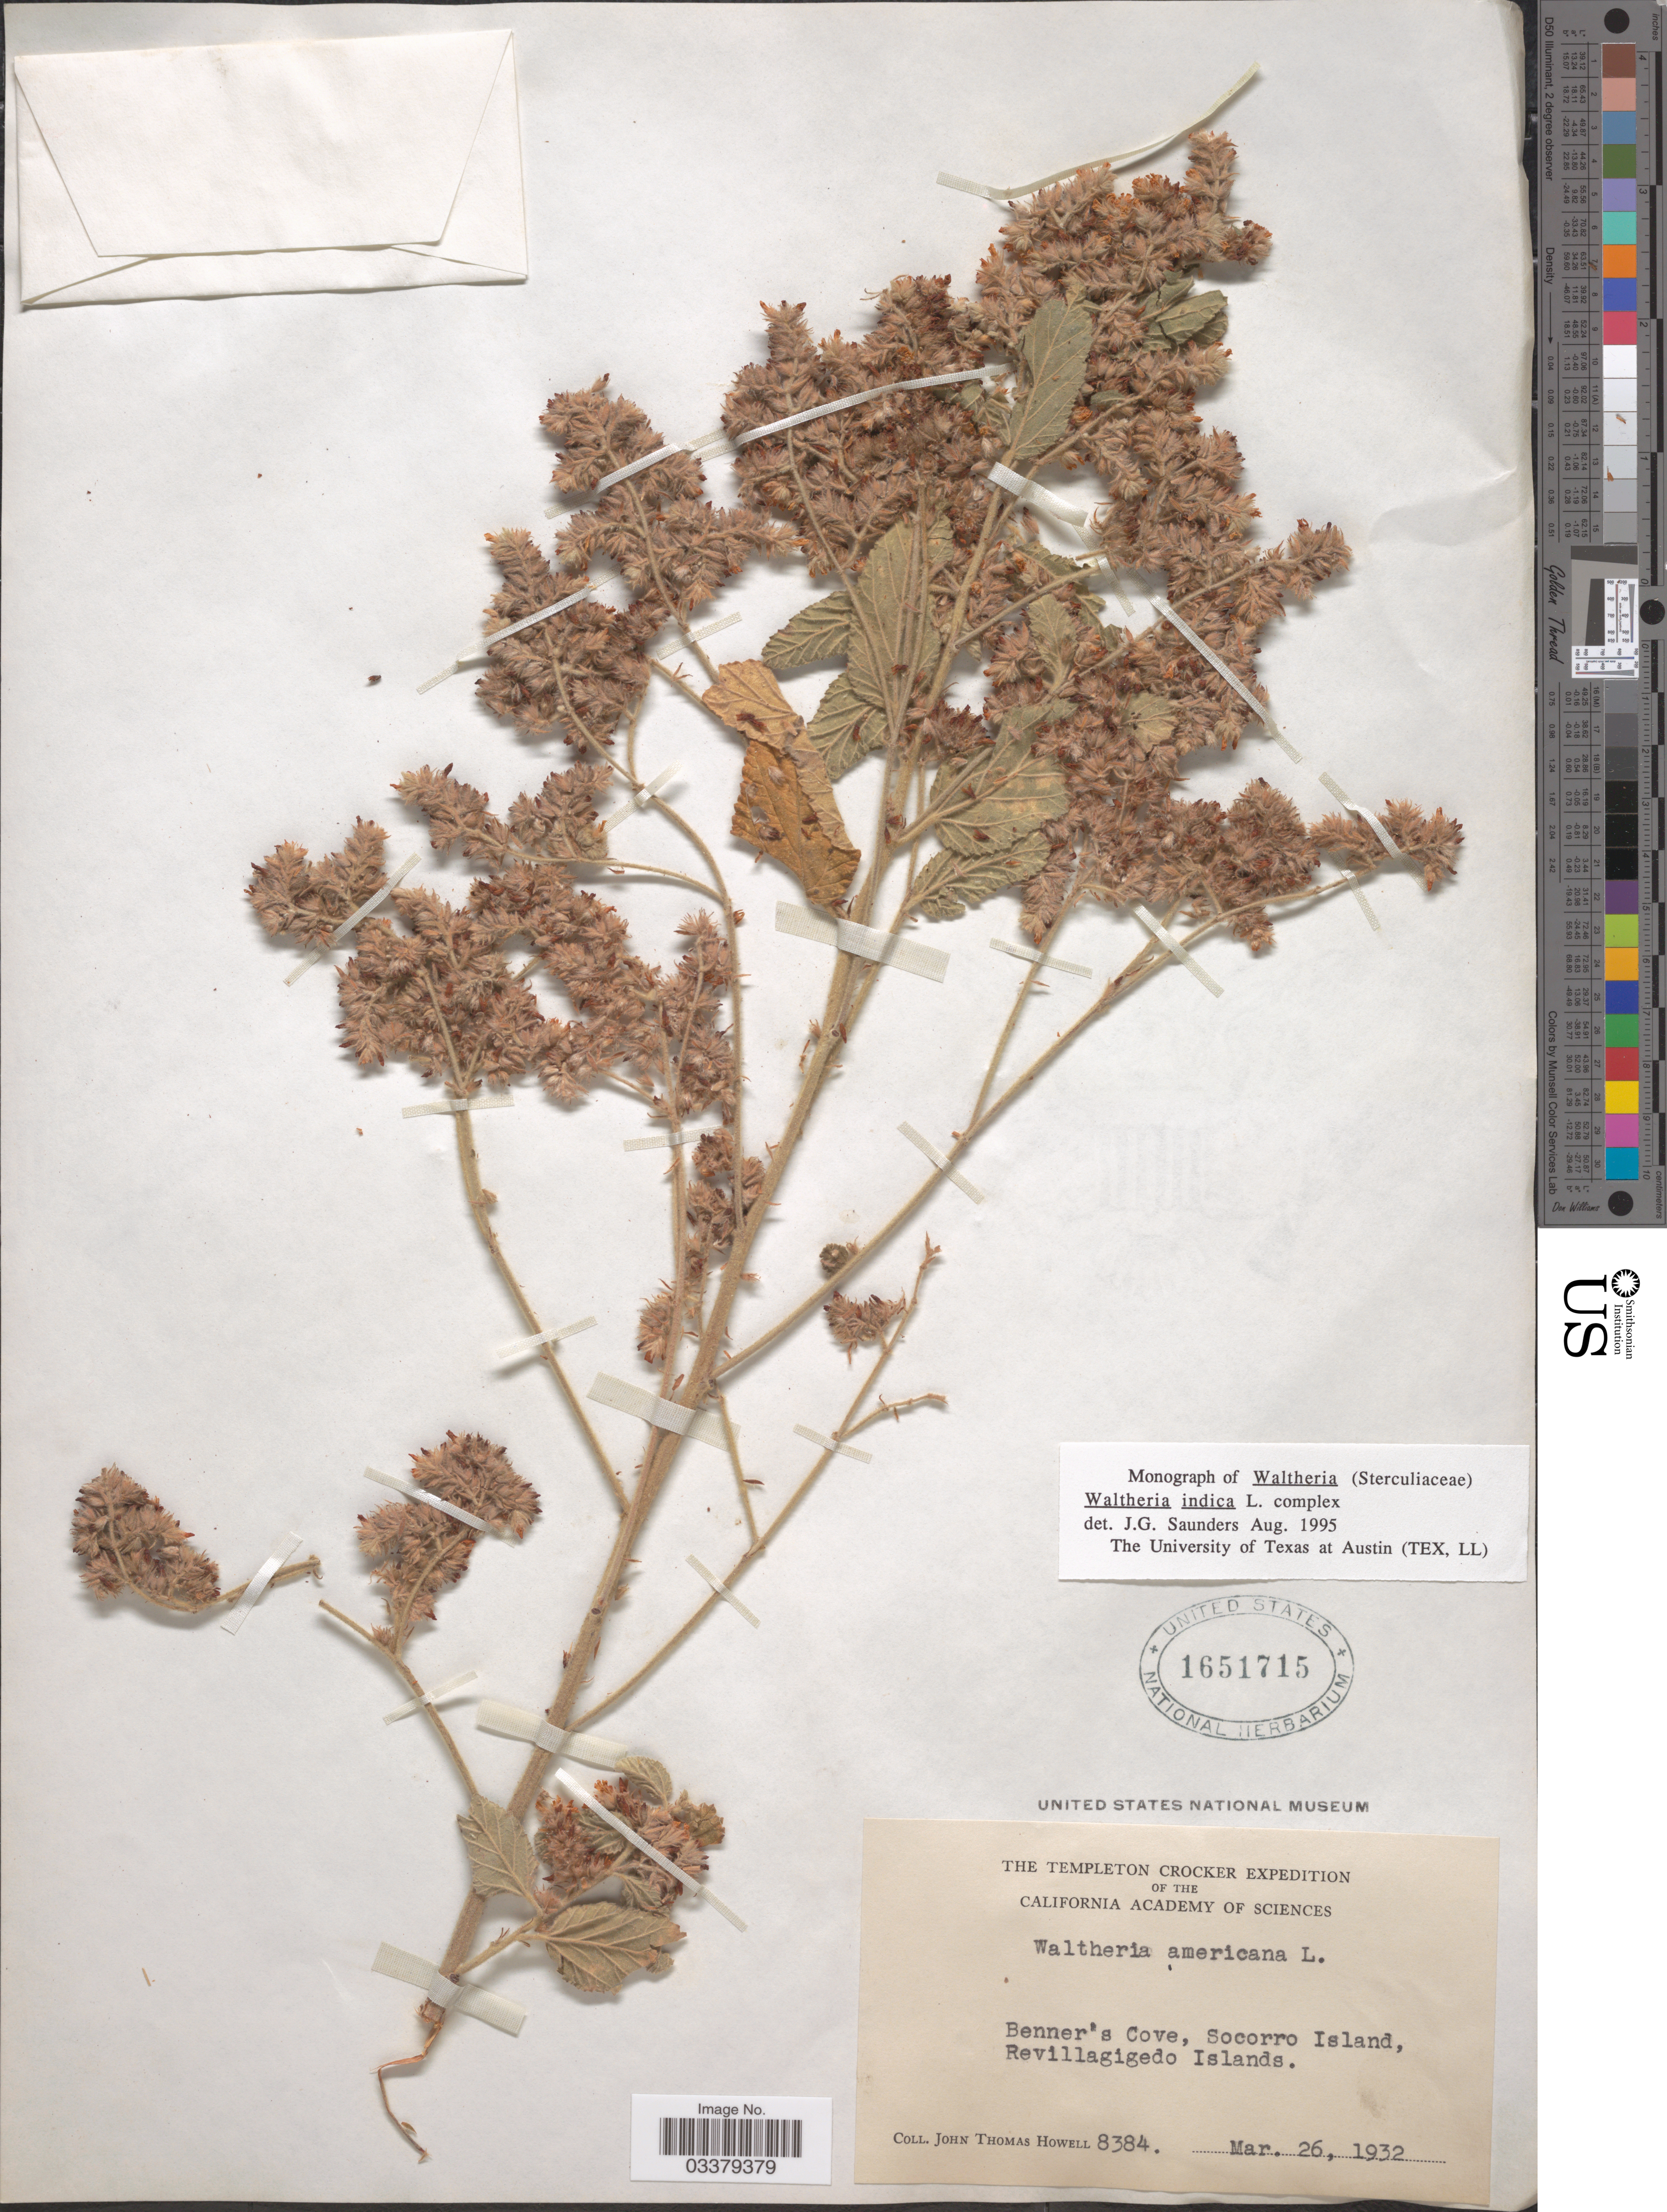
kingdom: Plantae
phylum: Tracheophyta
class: Magnoliopsida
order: Malvales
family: Malvaceae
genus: Waltheria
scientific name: Waltheria indica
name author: L.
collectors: J. T. Howell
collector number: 8384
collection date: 1932-03-26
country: Mexico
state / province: Colima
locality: Benner's Cove, Socorro Island, Revillagigedo Islands.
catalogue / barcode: US 1651715